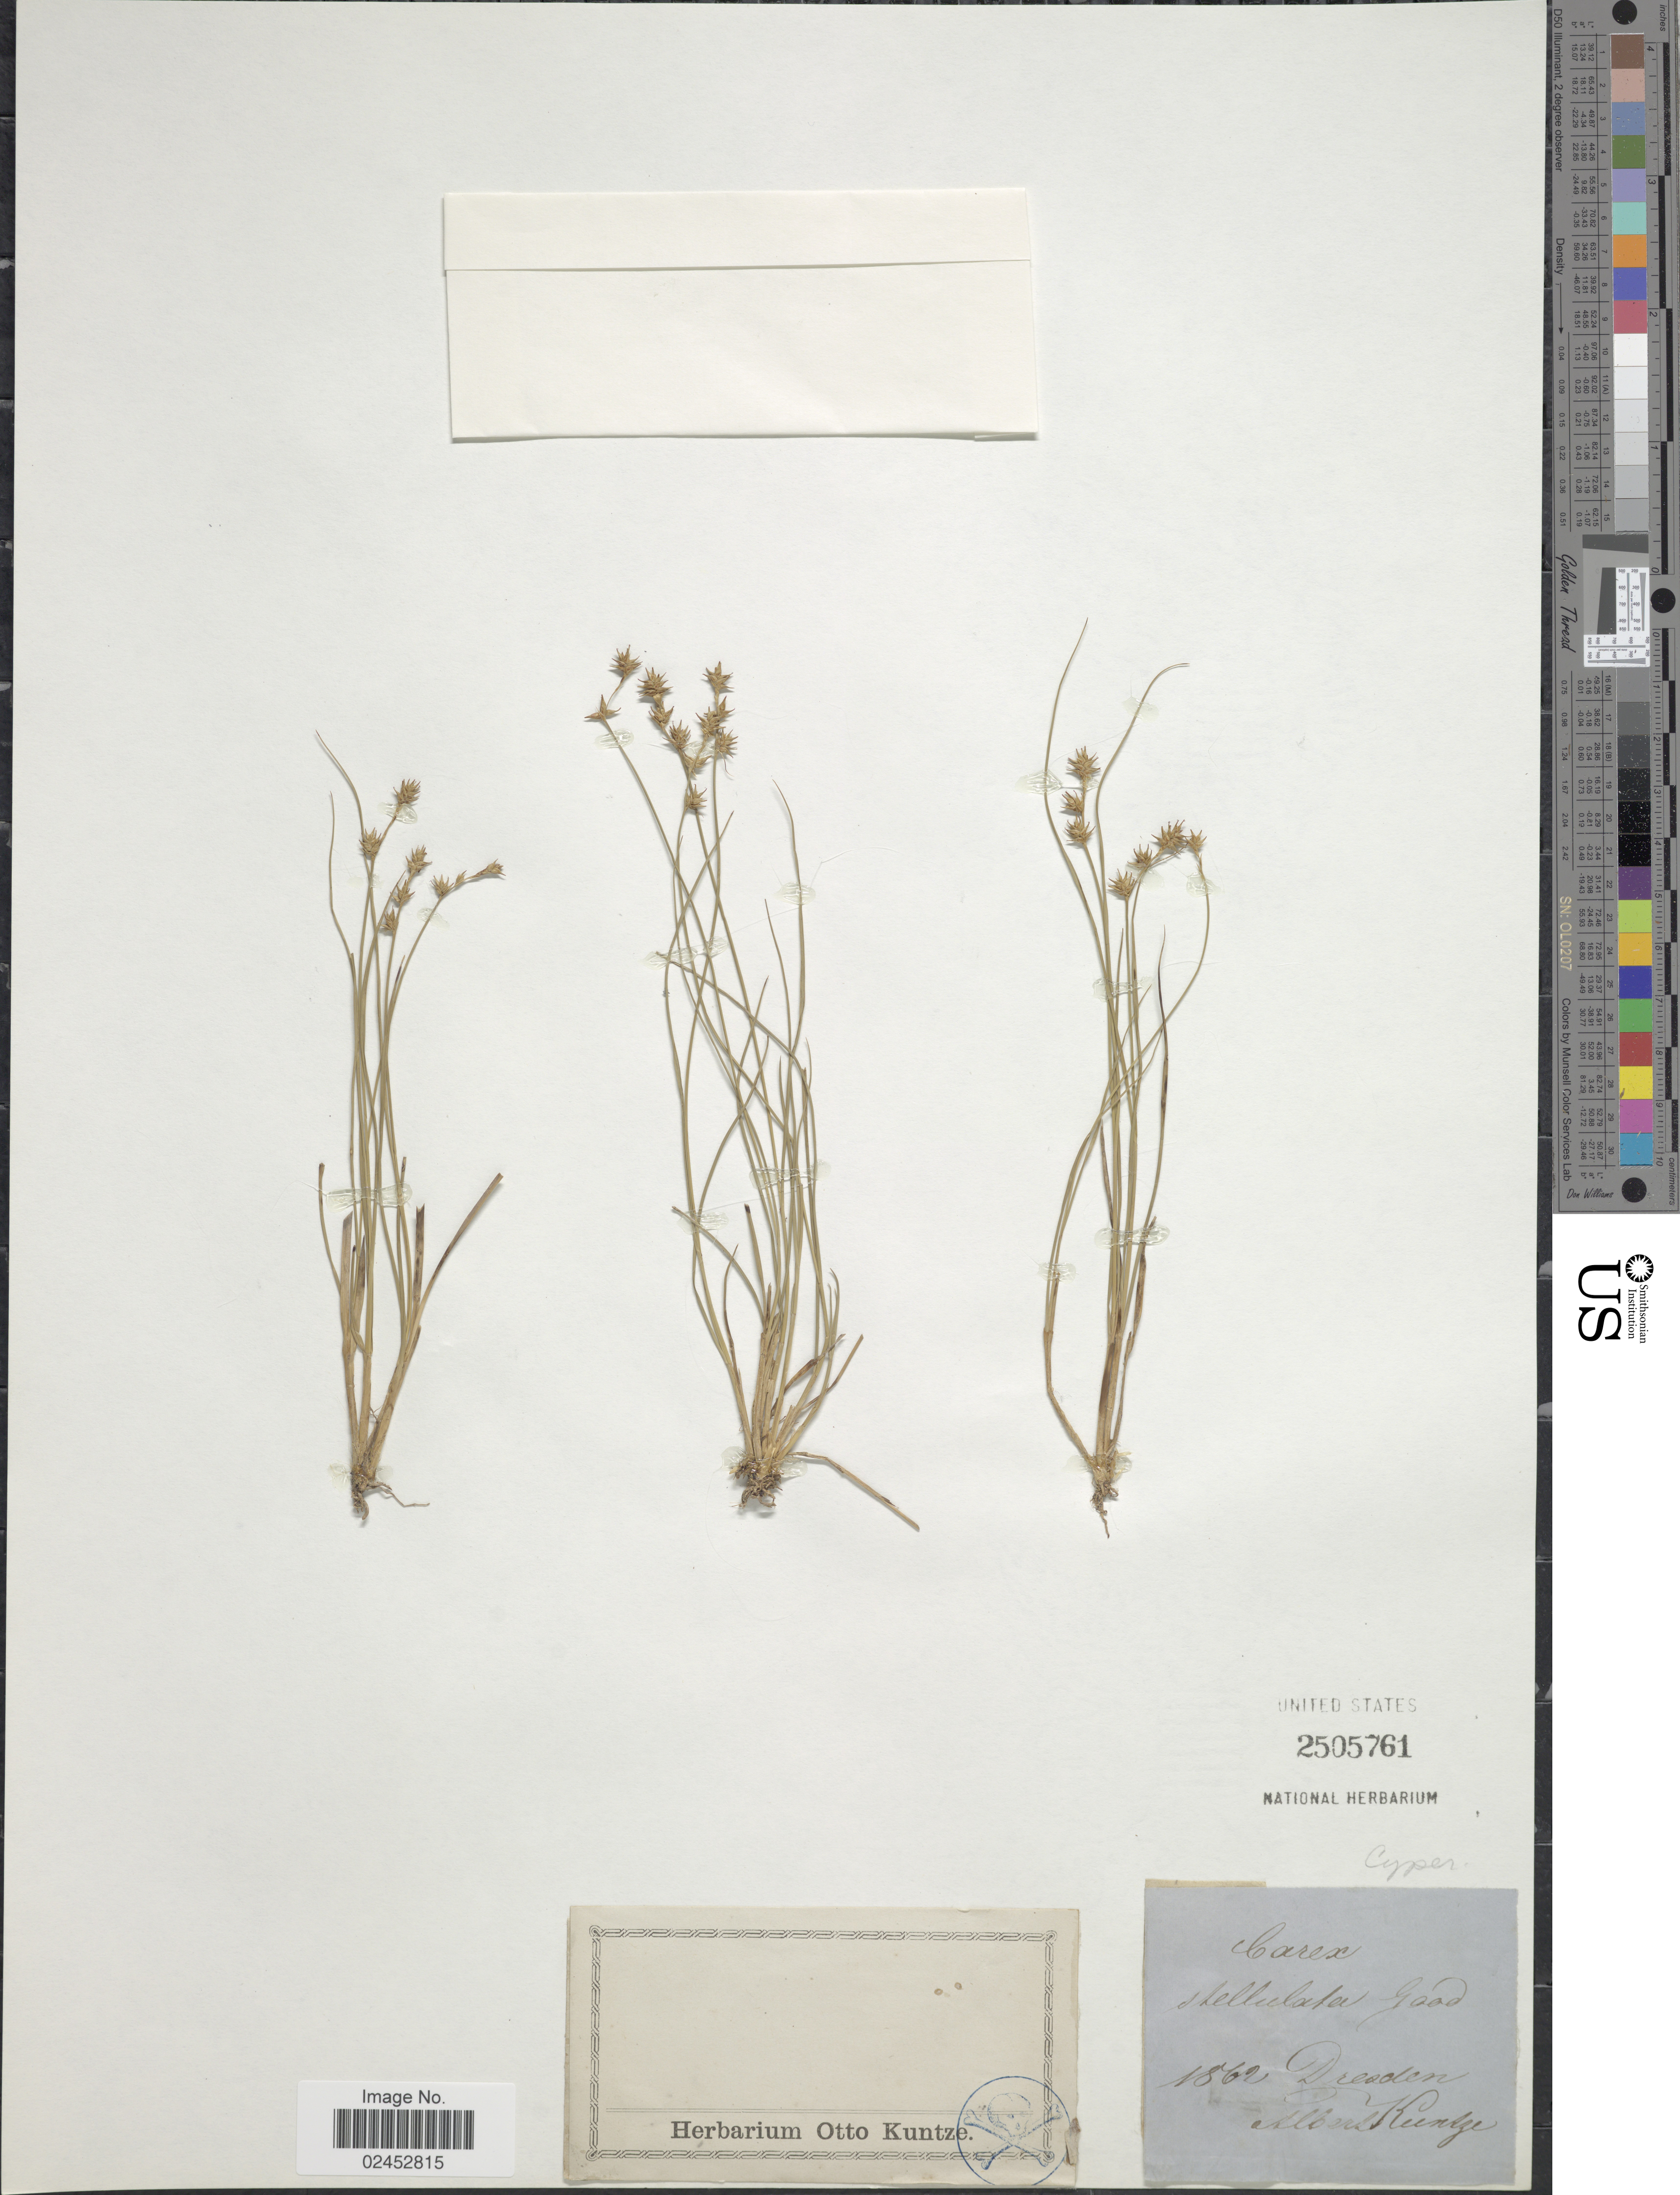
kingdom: Plantae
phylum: Tracheophyta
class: Liliopsida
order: Poales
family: Cyperaceae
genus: Carex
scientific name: Carex echinata subsp. echinata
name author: Murray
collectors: A. Kuntze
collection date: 1862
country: Germany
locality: Dresden.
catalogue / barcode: US 2505761